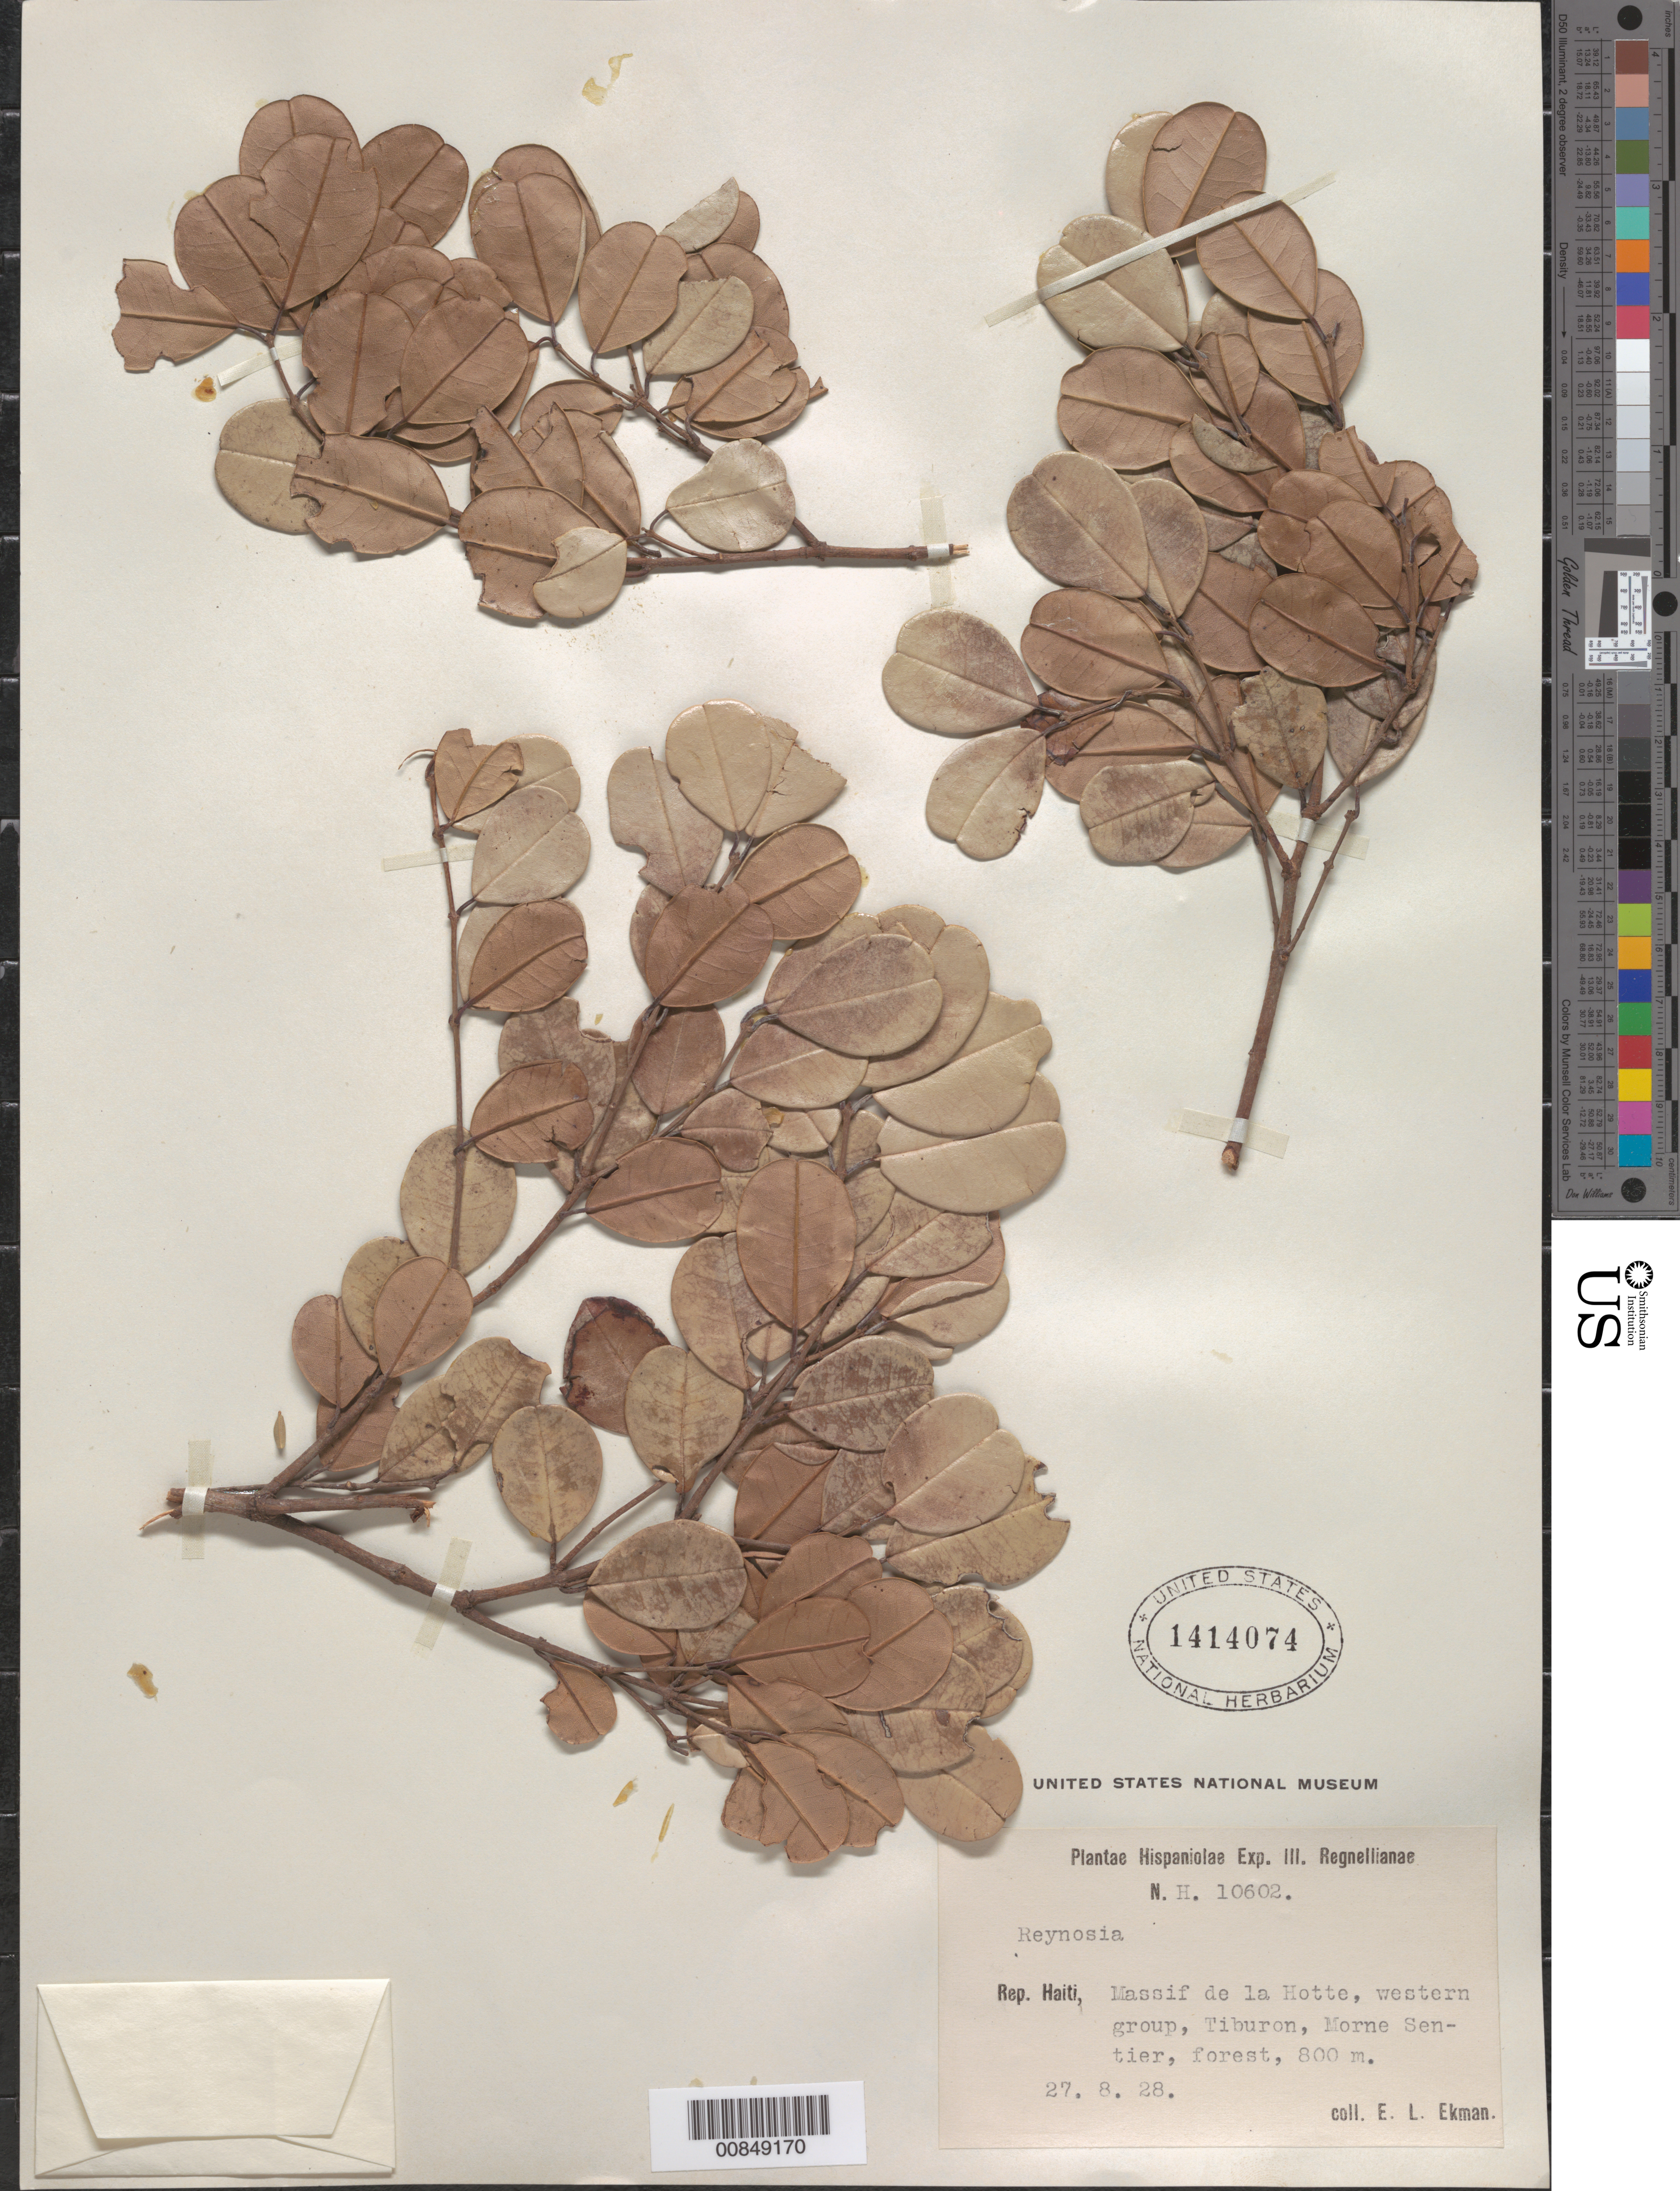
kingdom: Plantae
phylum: Tracheophyta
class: Magnoliopsida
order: Rosales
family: Rhamnaceae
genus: Reynosia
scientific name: Reynosia sp.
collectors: E. L. Ekman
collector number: H 10602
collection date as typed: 27 Aug 1928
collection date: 1928-08-27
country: Haiti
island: Hispaniola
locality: Massif de la Hotte, western group, Tiburon, Morne Sentier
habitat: Forest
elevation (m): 800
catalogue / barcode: US 1414074